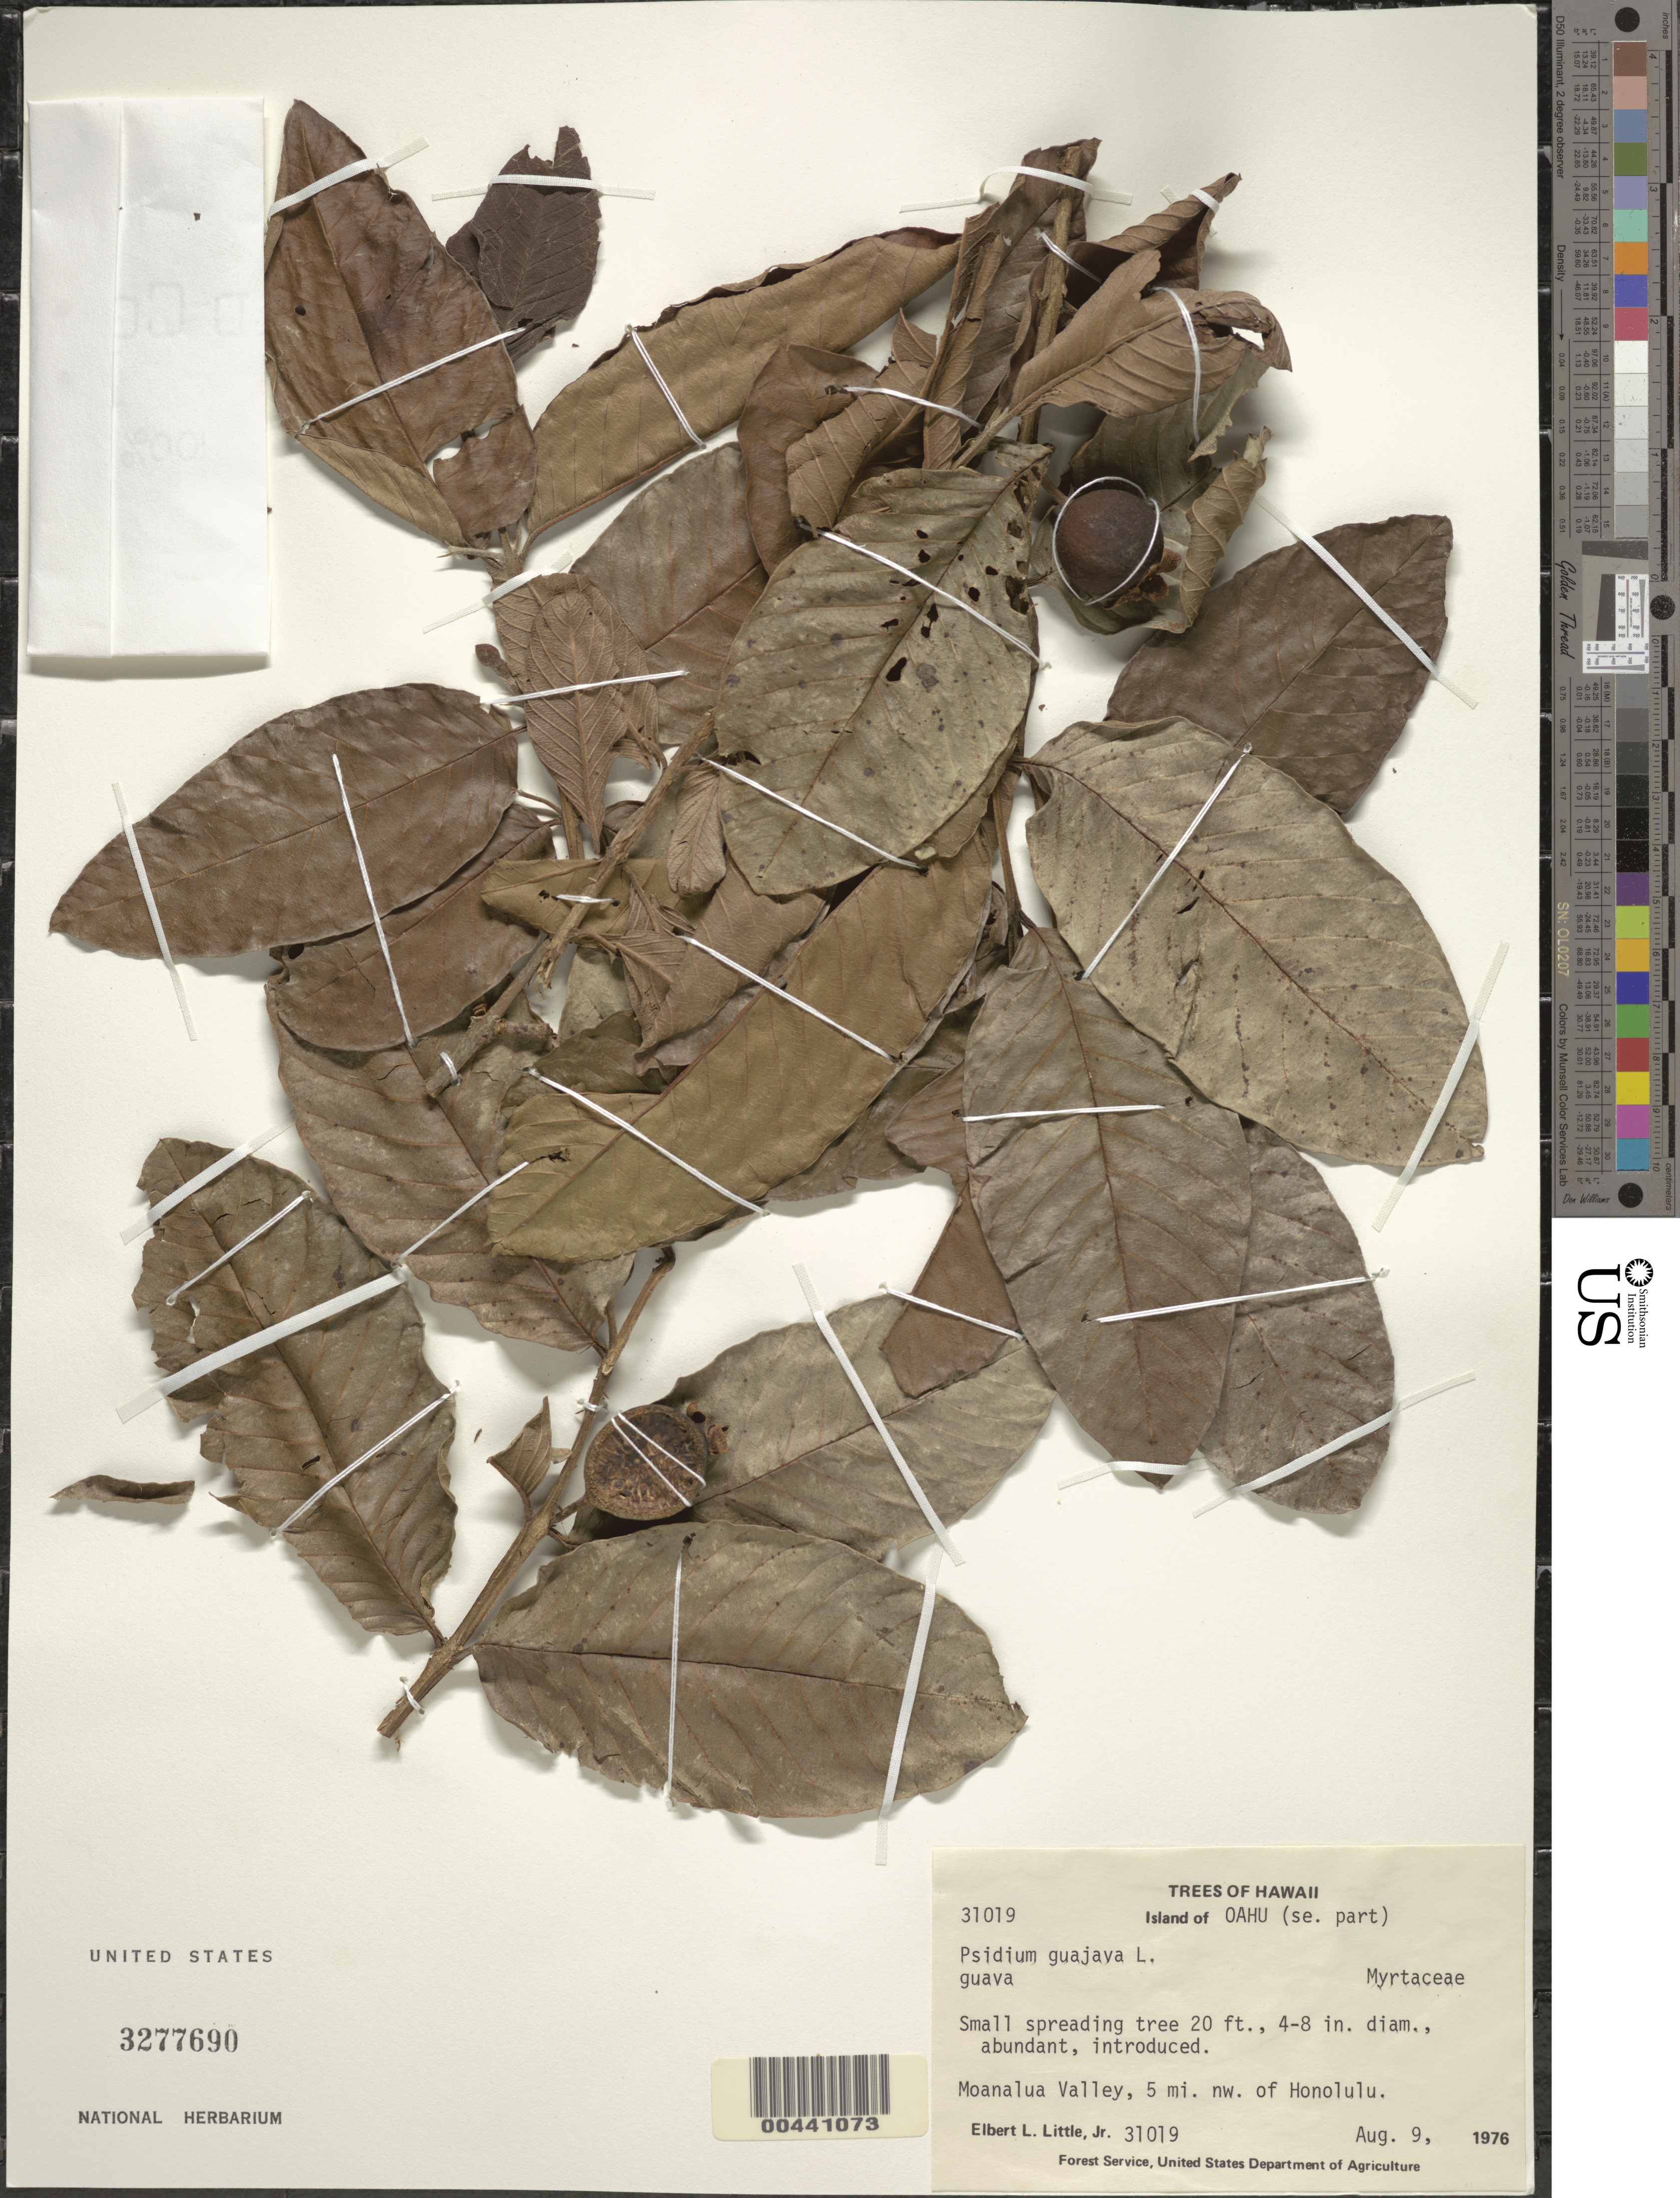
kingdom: Plantae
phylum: Tracheophyta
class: Magnoliopsida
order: Myrtales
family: Myrtaceae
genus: Psidium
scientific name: Psidium guajava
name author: L.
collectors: E. L. Little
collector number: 31019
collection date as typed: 9 Aug 1976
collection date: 1976-08-09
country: United States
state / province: Hawaii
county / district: Honolulu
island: Oahu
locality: SE part Oahu, Moanalua Valley, 5 mi NW of Honolulu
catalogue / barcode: US 3277690